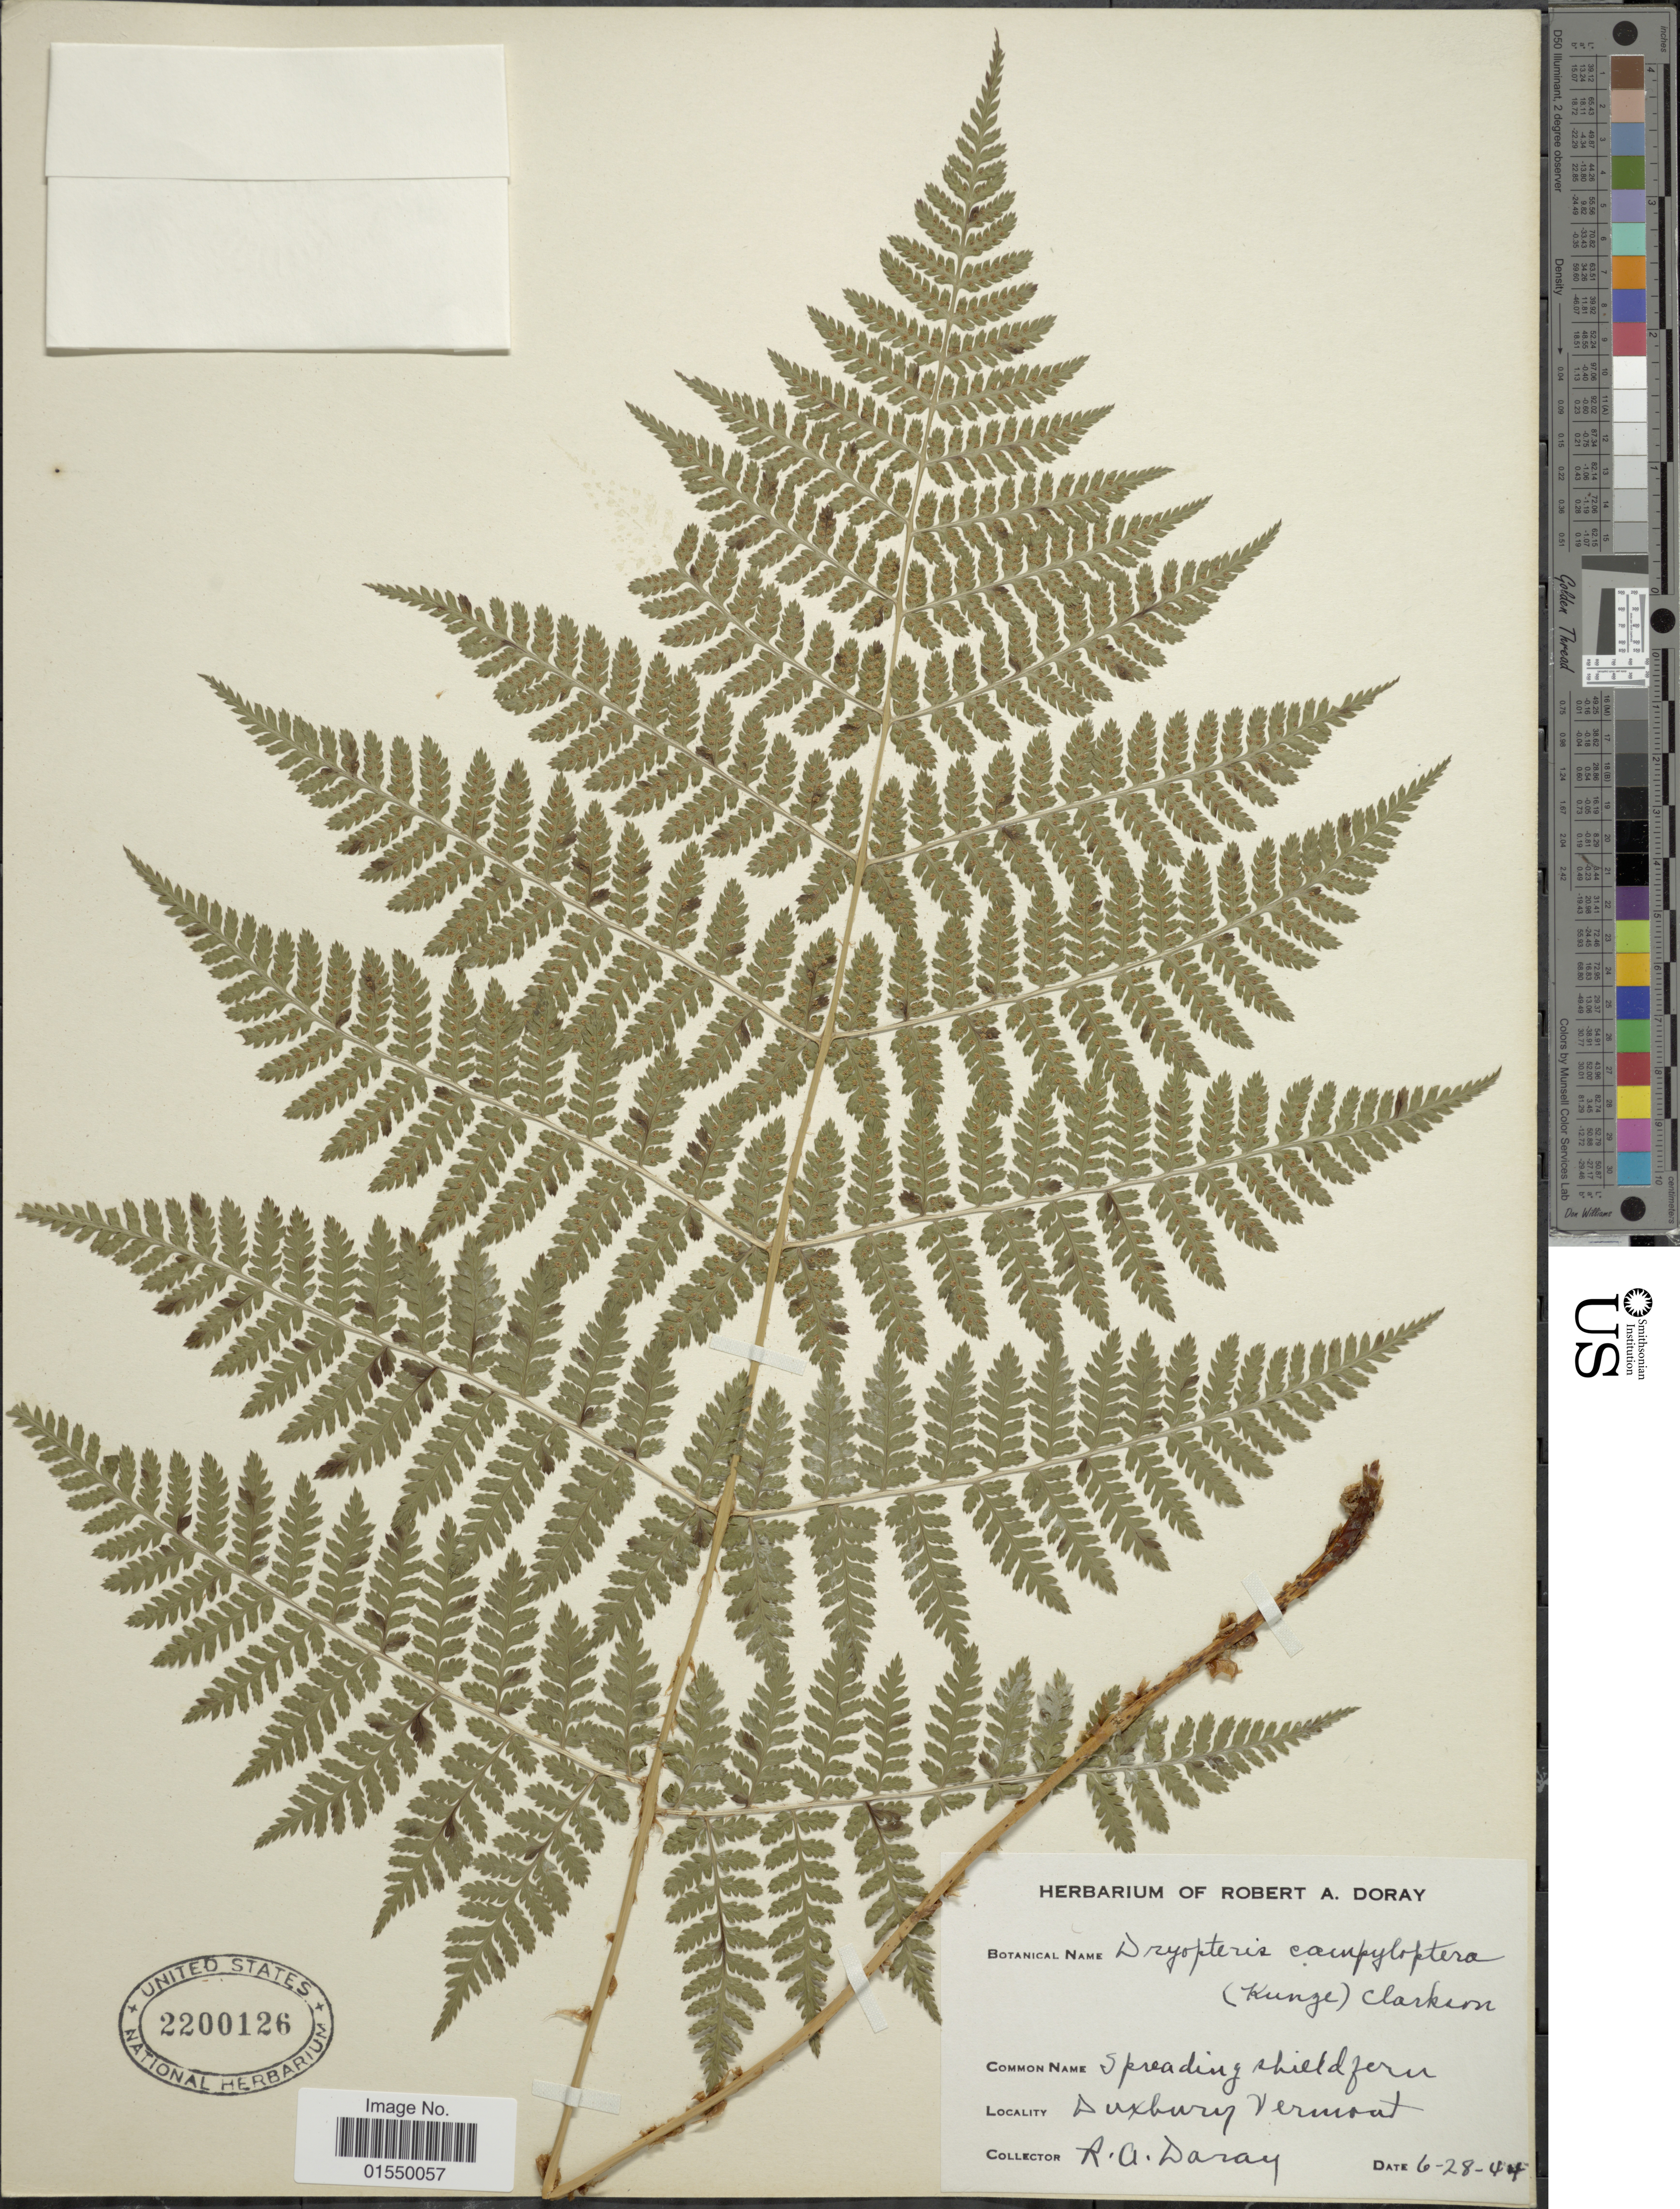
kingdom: Plantae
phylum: Tracheophyta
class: Polypodiopsida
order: Polypodiales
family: Dryopteridaceae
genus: Dryopteris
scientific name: Dryopteris campyloptera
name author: Clarkson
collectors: R. Doray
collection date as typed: Transcribed d/m/y: 28/6/44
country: United States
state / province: Vermont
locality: Duxbury, Vermont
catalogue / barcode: US 2200126